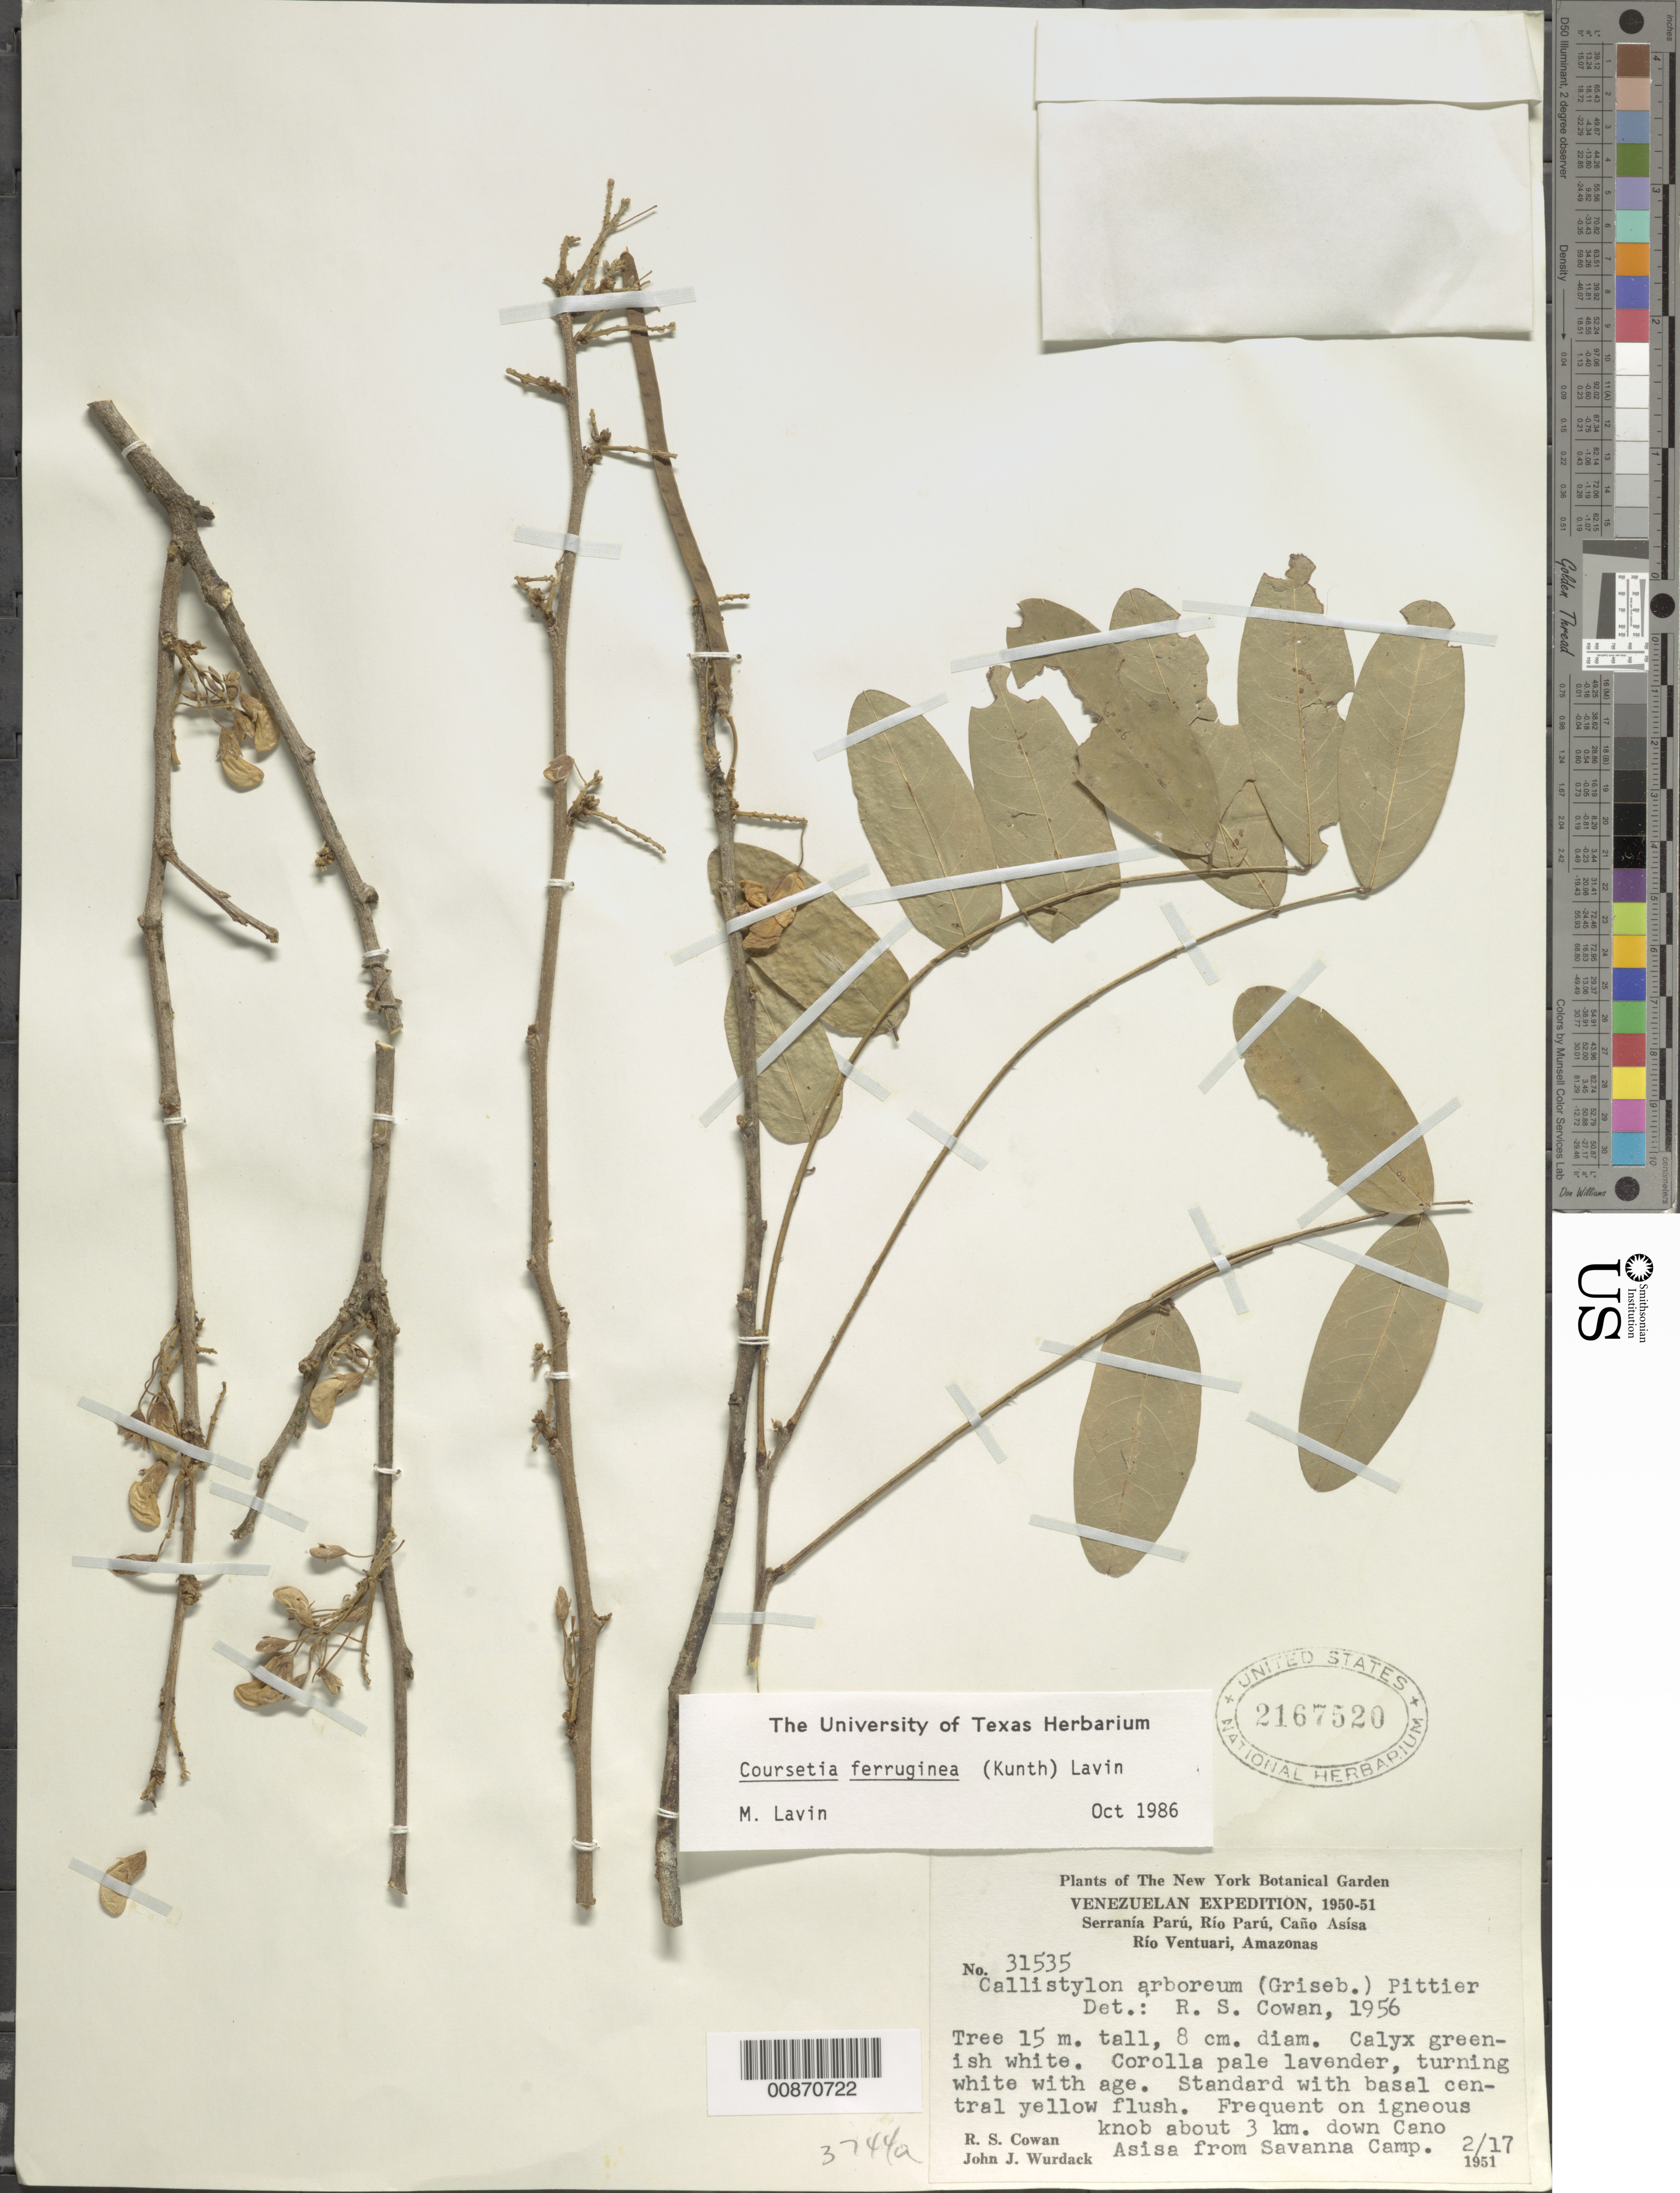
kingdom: Plantae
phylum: Tracheophyta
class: Magnoliopsida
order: Fabales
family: Fabaceae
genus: Coursetia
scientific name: Coursetia ferruginea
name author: (Kunth) Lavin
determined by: Lavin, M.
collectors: R. S. Cowan & J. J. Wurdack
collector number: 31535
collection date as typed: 17-Feb-51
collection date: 1951-02-17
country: Venezuela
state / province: Amazonas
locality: Río Parú, Caño Asisa, 3 km below Parú Savanna Camp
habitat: Igneous knob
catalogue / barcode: US 2167520